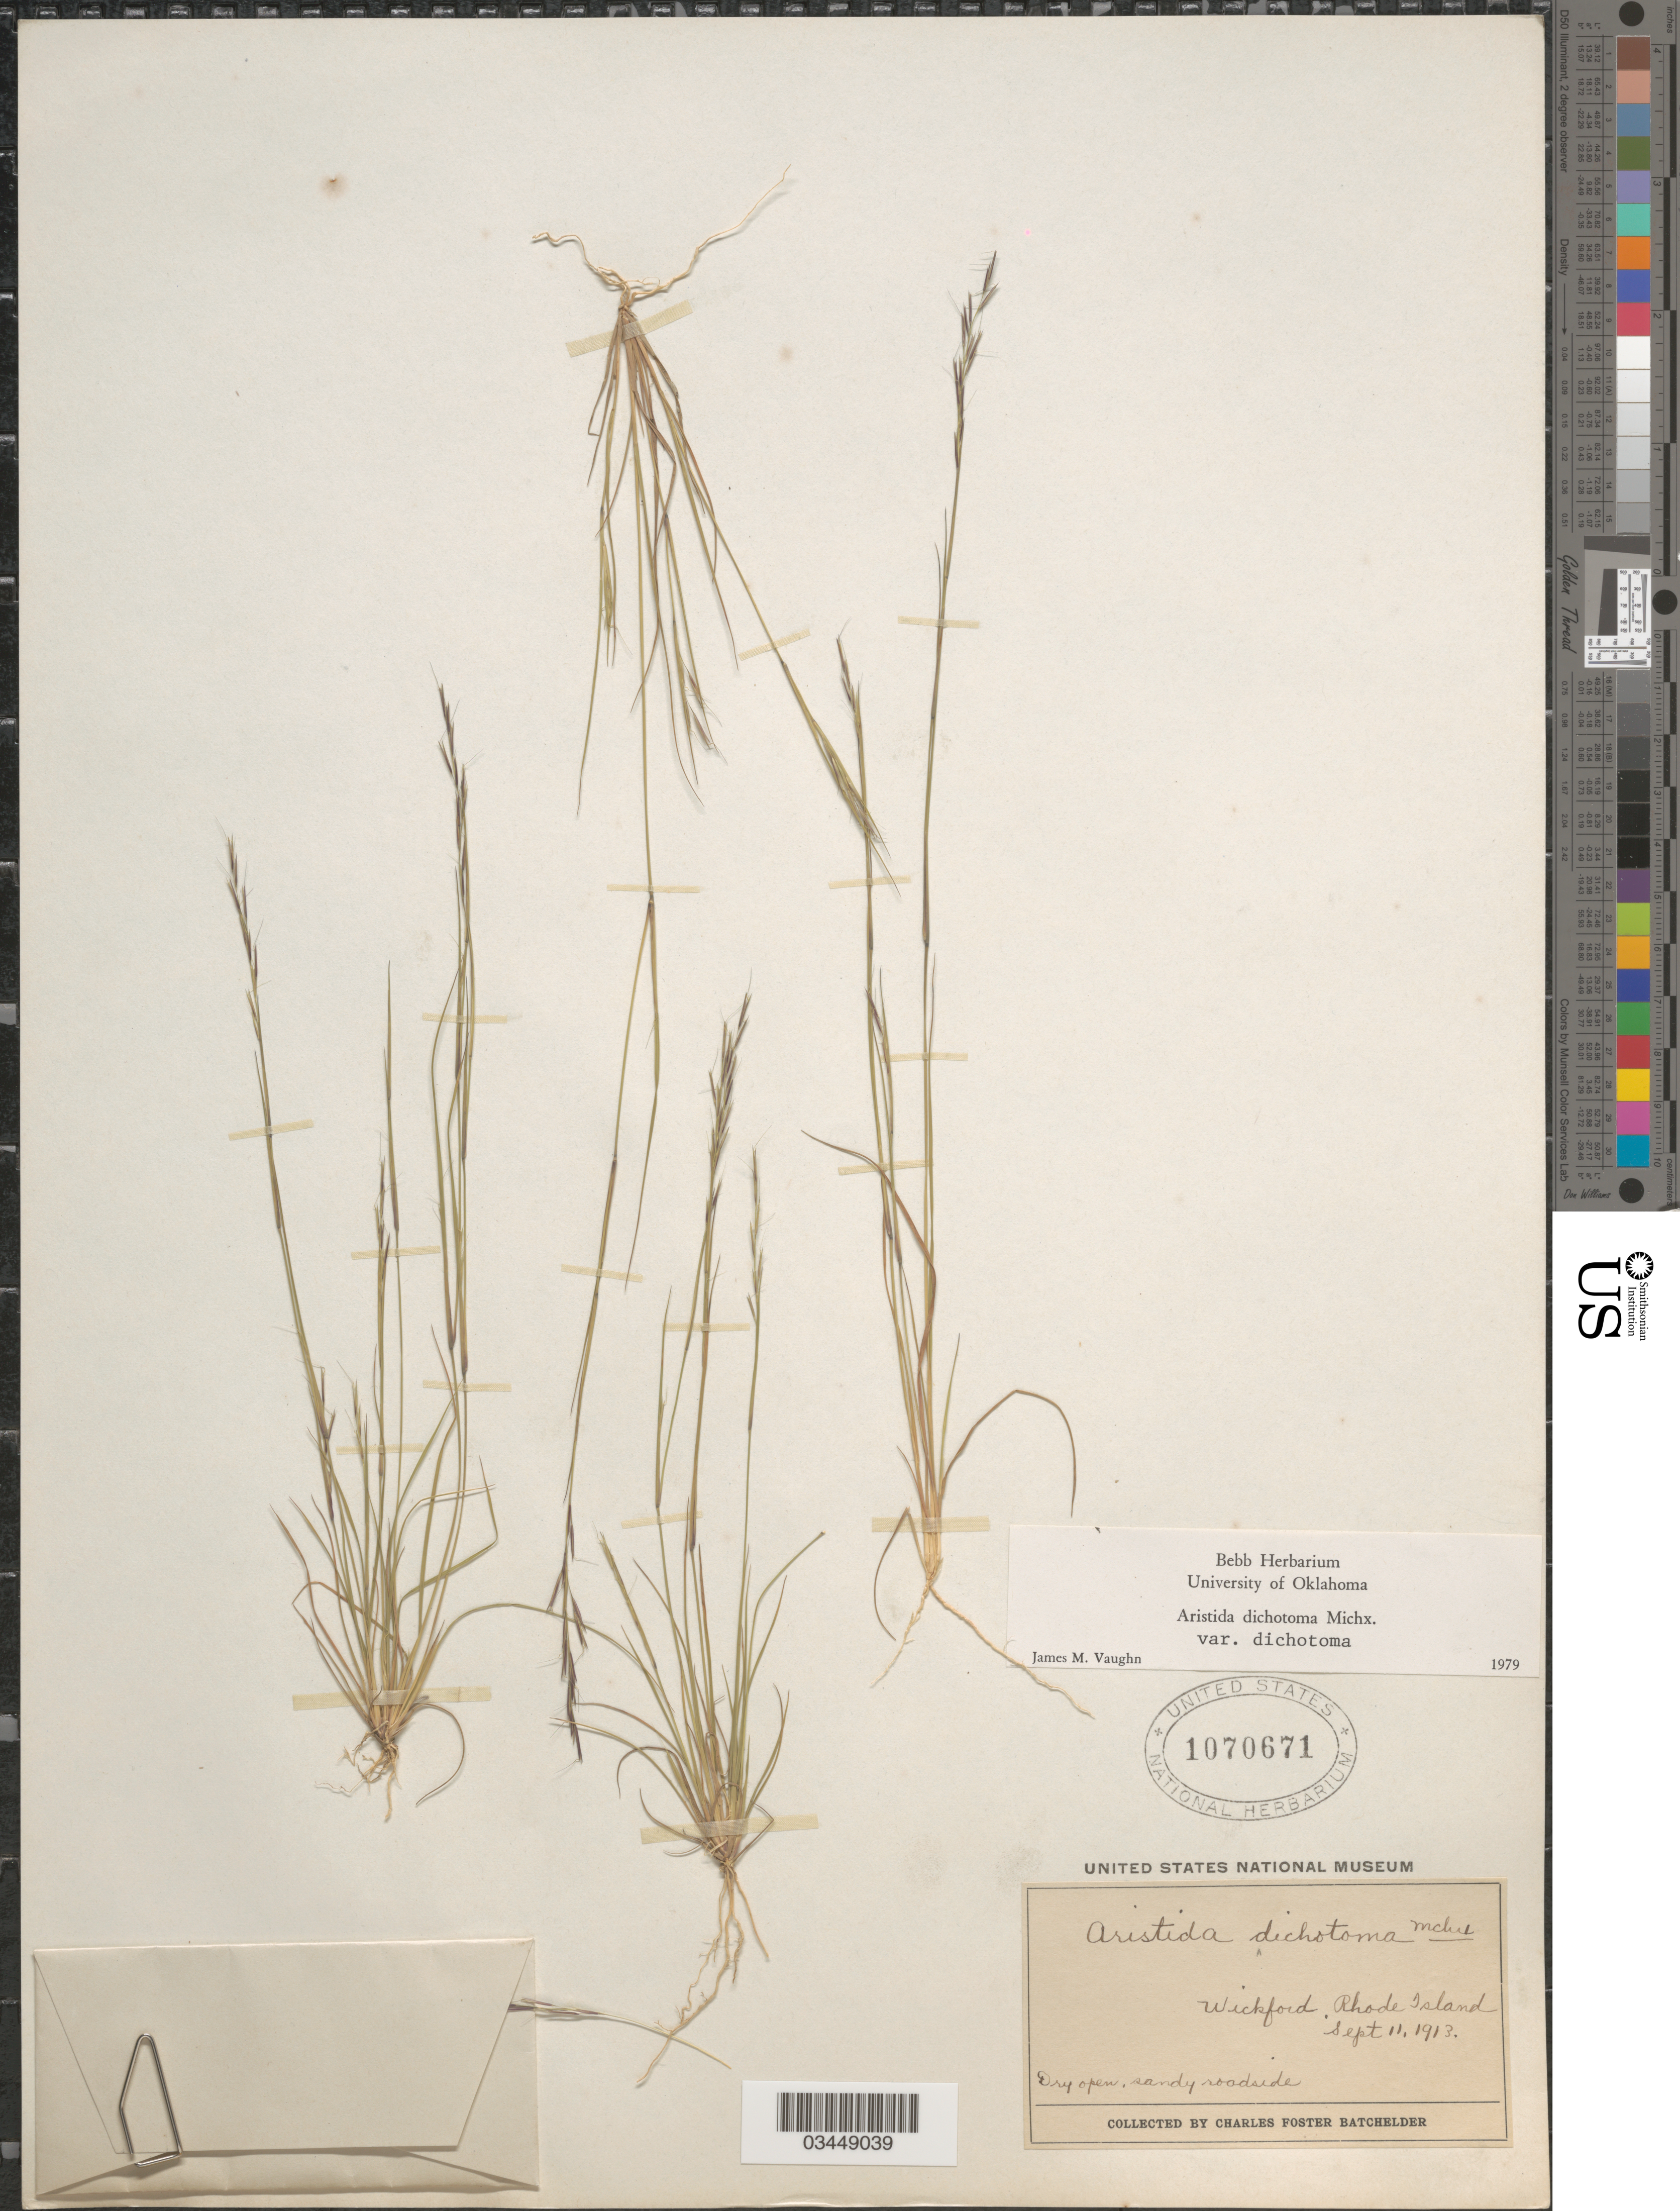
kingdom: Plantae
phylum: Tracheophyta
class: Liliopsida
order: Poales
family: Poaceae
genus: Aristida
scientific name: Aristida dichotoma var. dichotoma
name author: Michx.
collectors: C. Batchelder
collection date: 1913-09-11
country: United States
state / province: Rhode Island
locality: Wickford.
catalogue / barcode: US 1070671